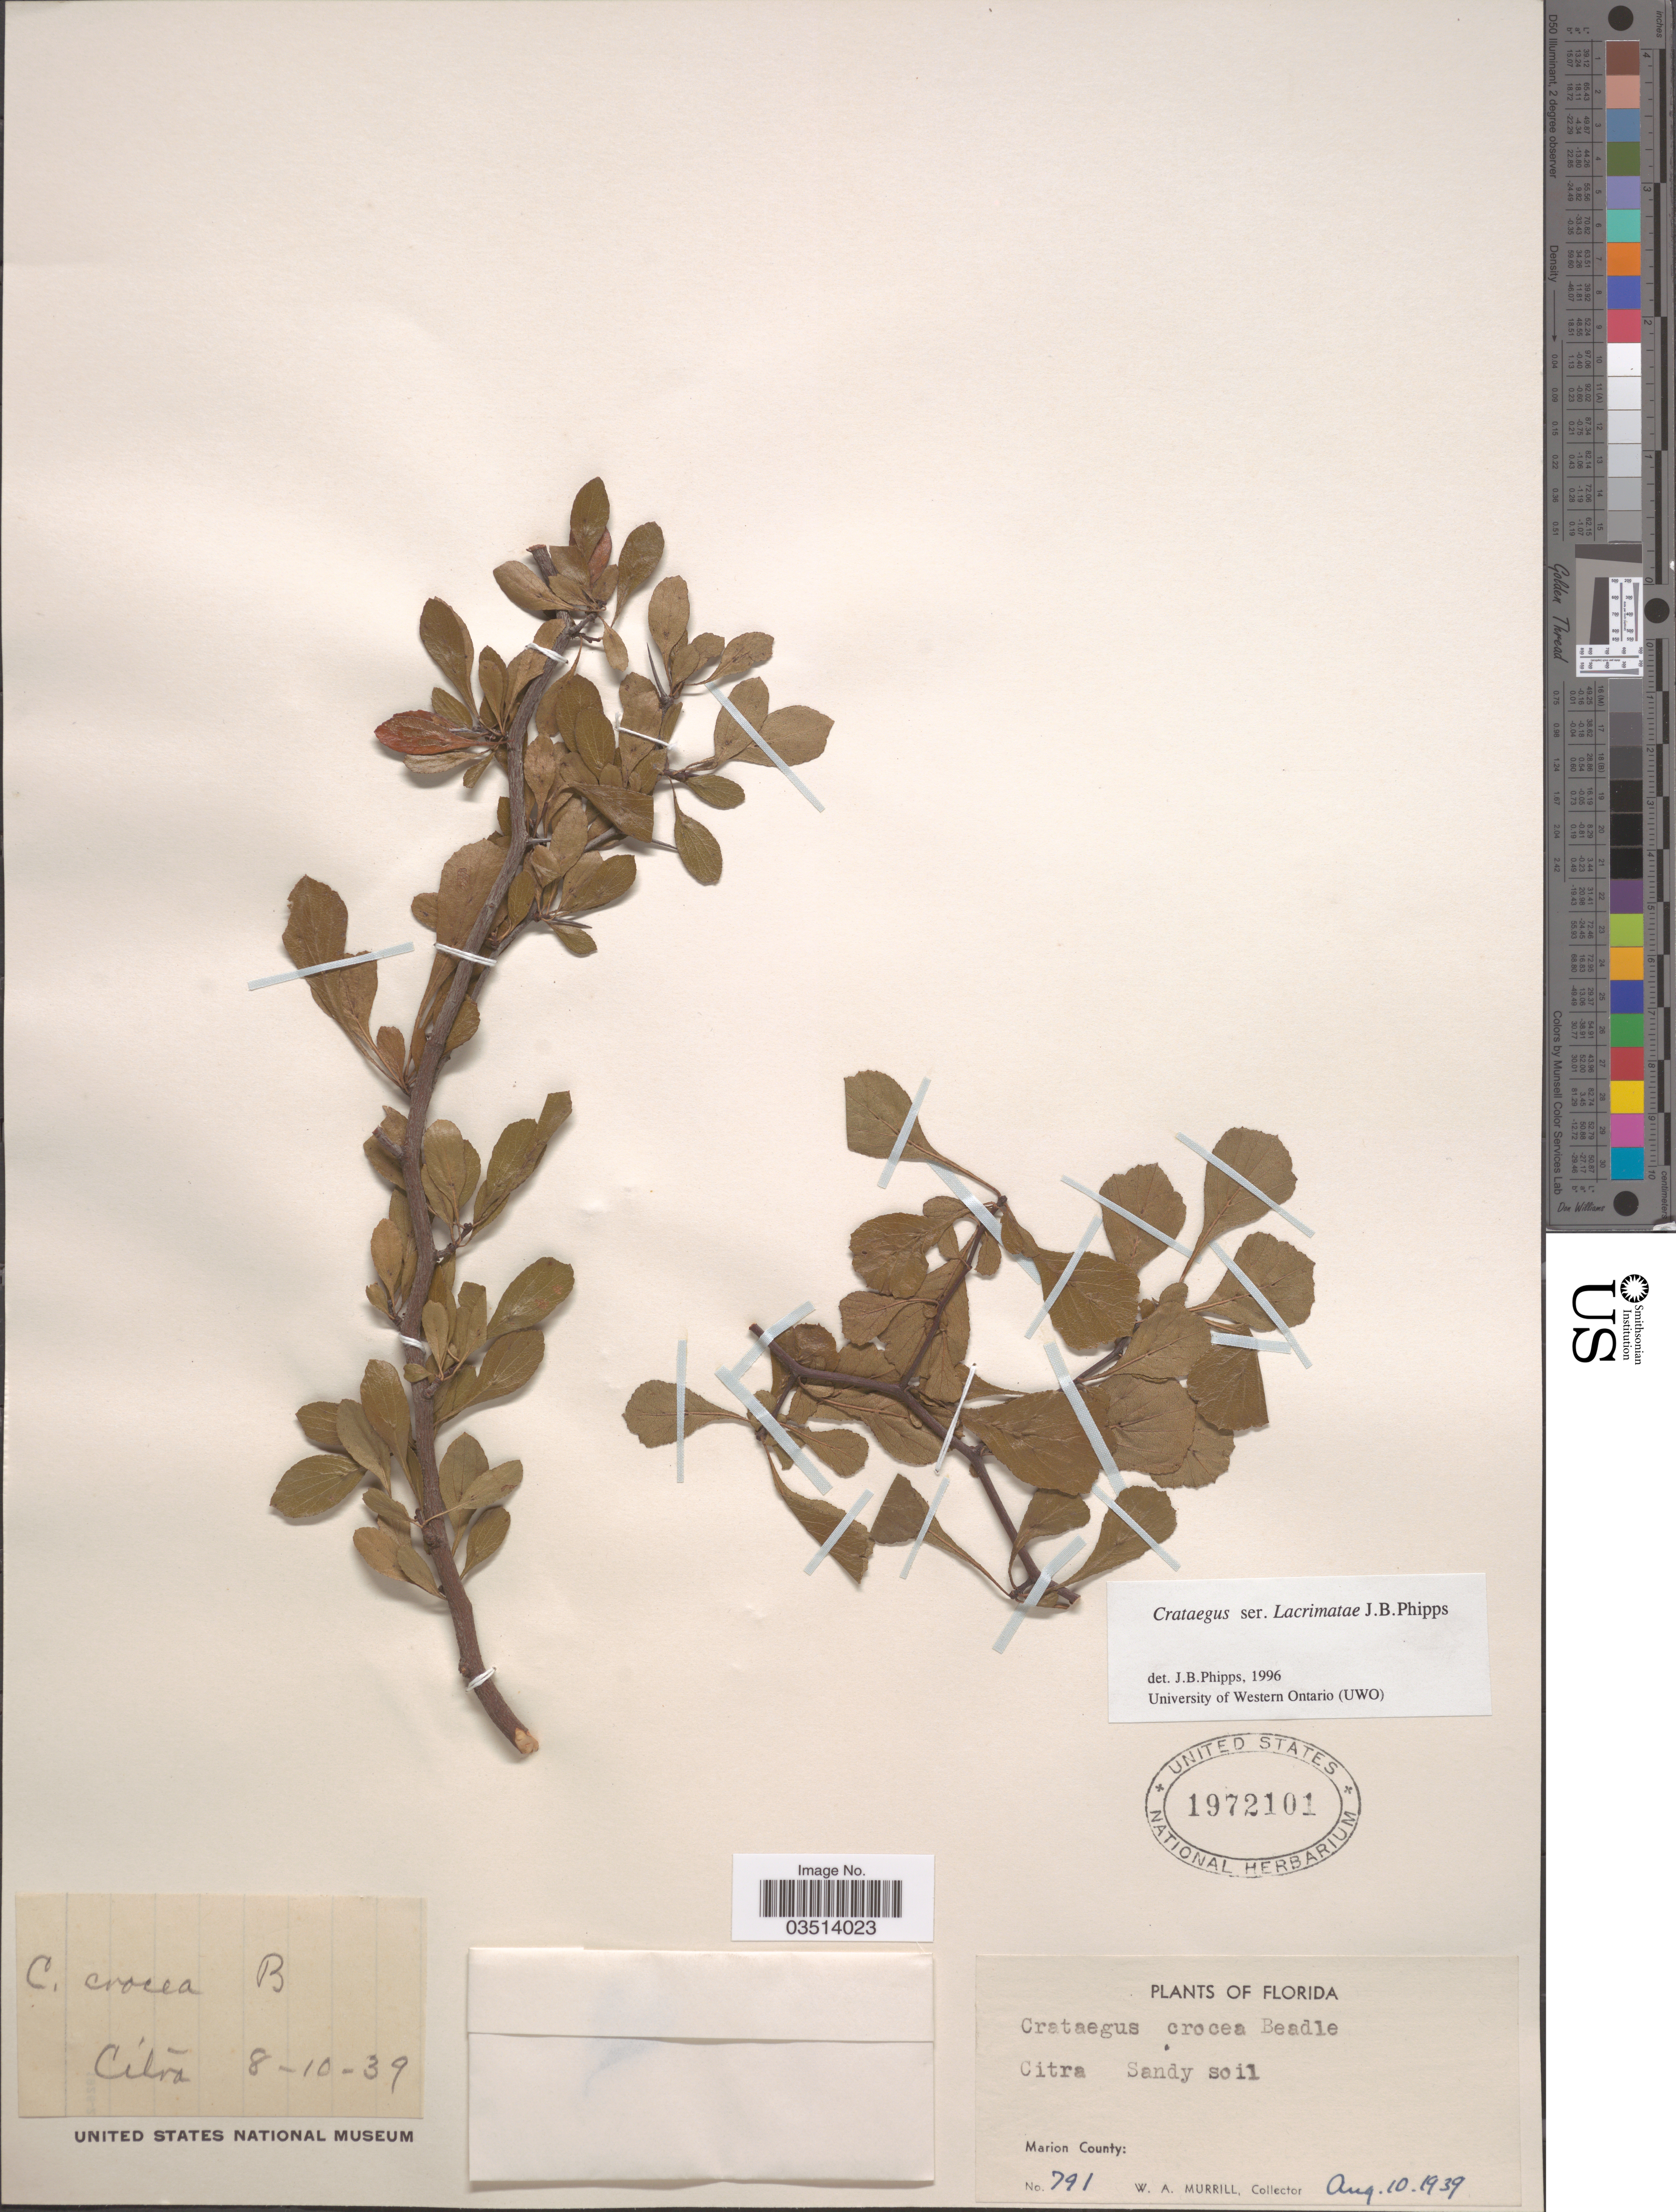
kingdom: Plantae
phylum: Tracheophyta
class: Magnoliopsida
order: Rosales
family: Rosaceae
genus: Crataegus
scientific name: Crataegus crocea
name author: Beadle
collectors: W. A. Murrill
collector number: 791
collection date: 1939-08-10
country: United States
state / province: Florida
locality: Marion County.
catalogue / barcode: US 1972101